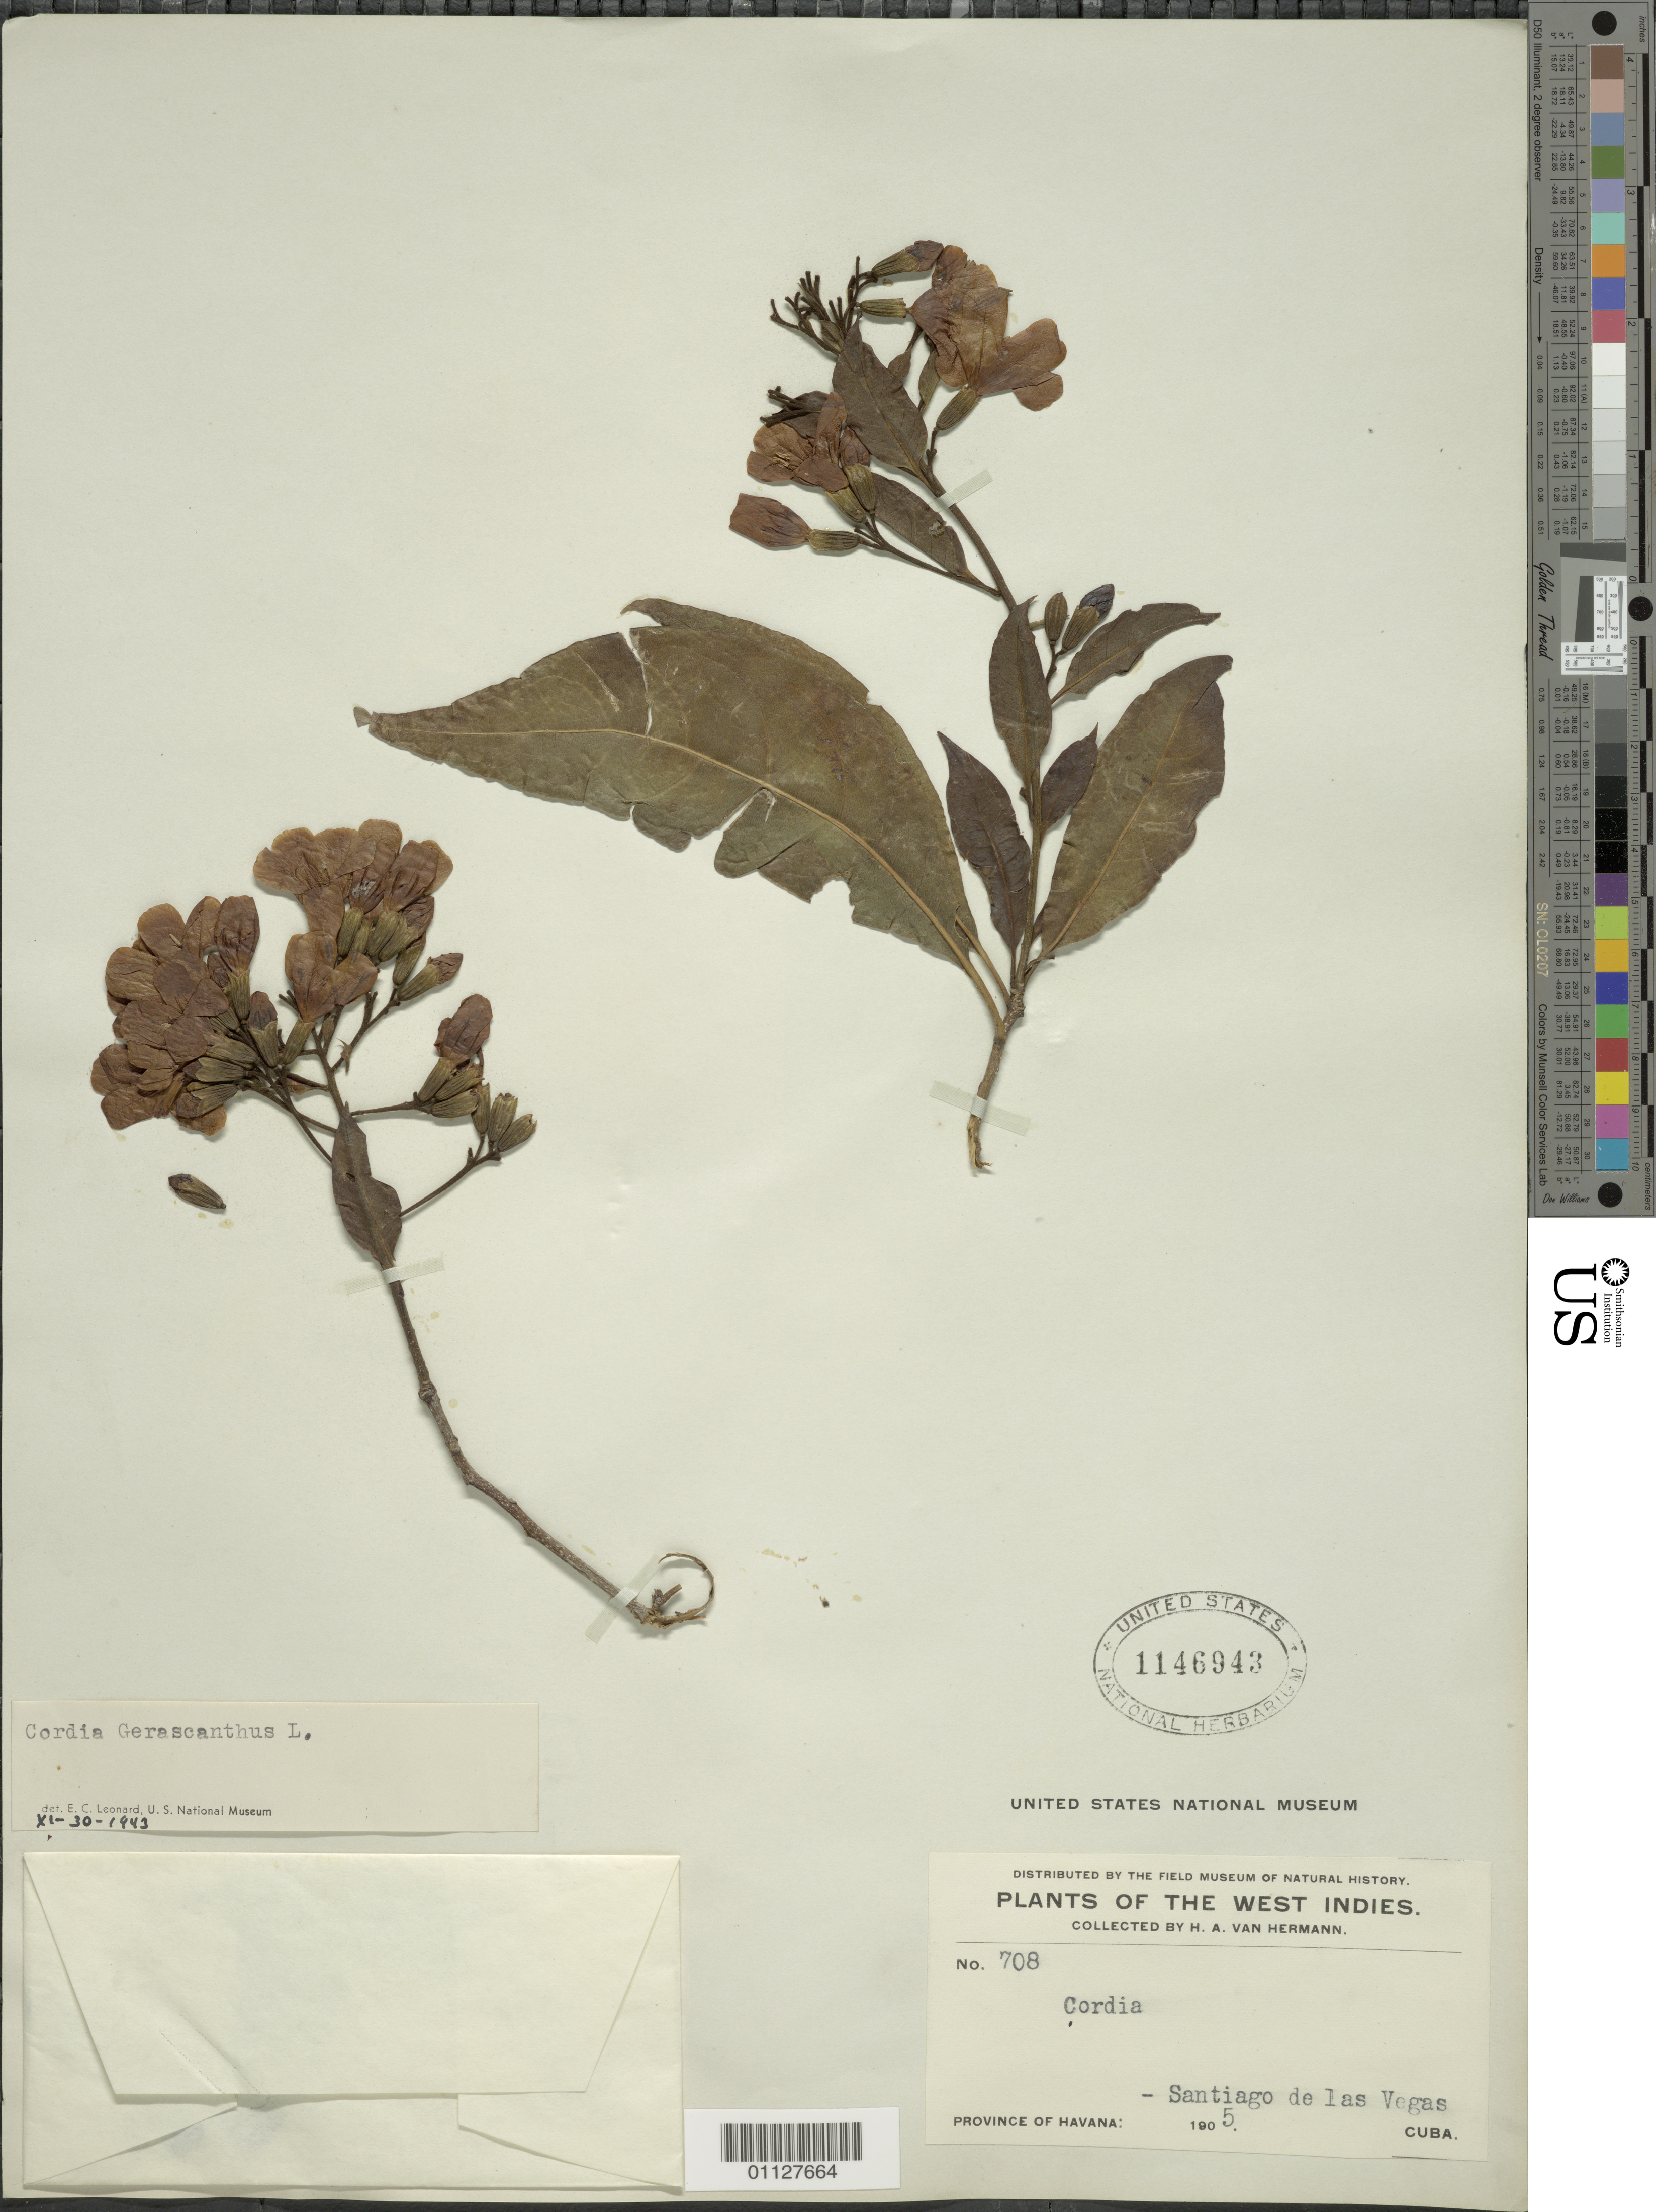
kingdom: Plantae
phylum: Tracheophyta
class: Magnoliopsida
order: Boraginales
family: Cordiaceae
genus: Cordia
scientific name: Cordia gerascanthus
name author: L.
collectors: H. A. Van Hermann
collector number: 708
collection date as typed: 1905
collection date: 1905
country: Cuba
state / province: La Habana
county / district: Municipio Boyeros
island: Cuba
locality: Santiago de las Vegas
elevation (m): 97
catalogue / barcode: US 1146943